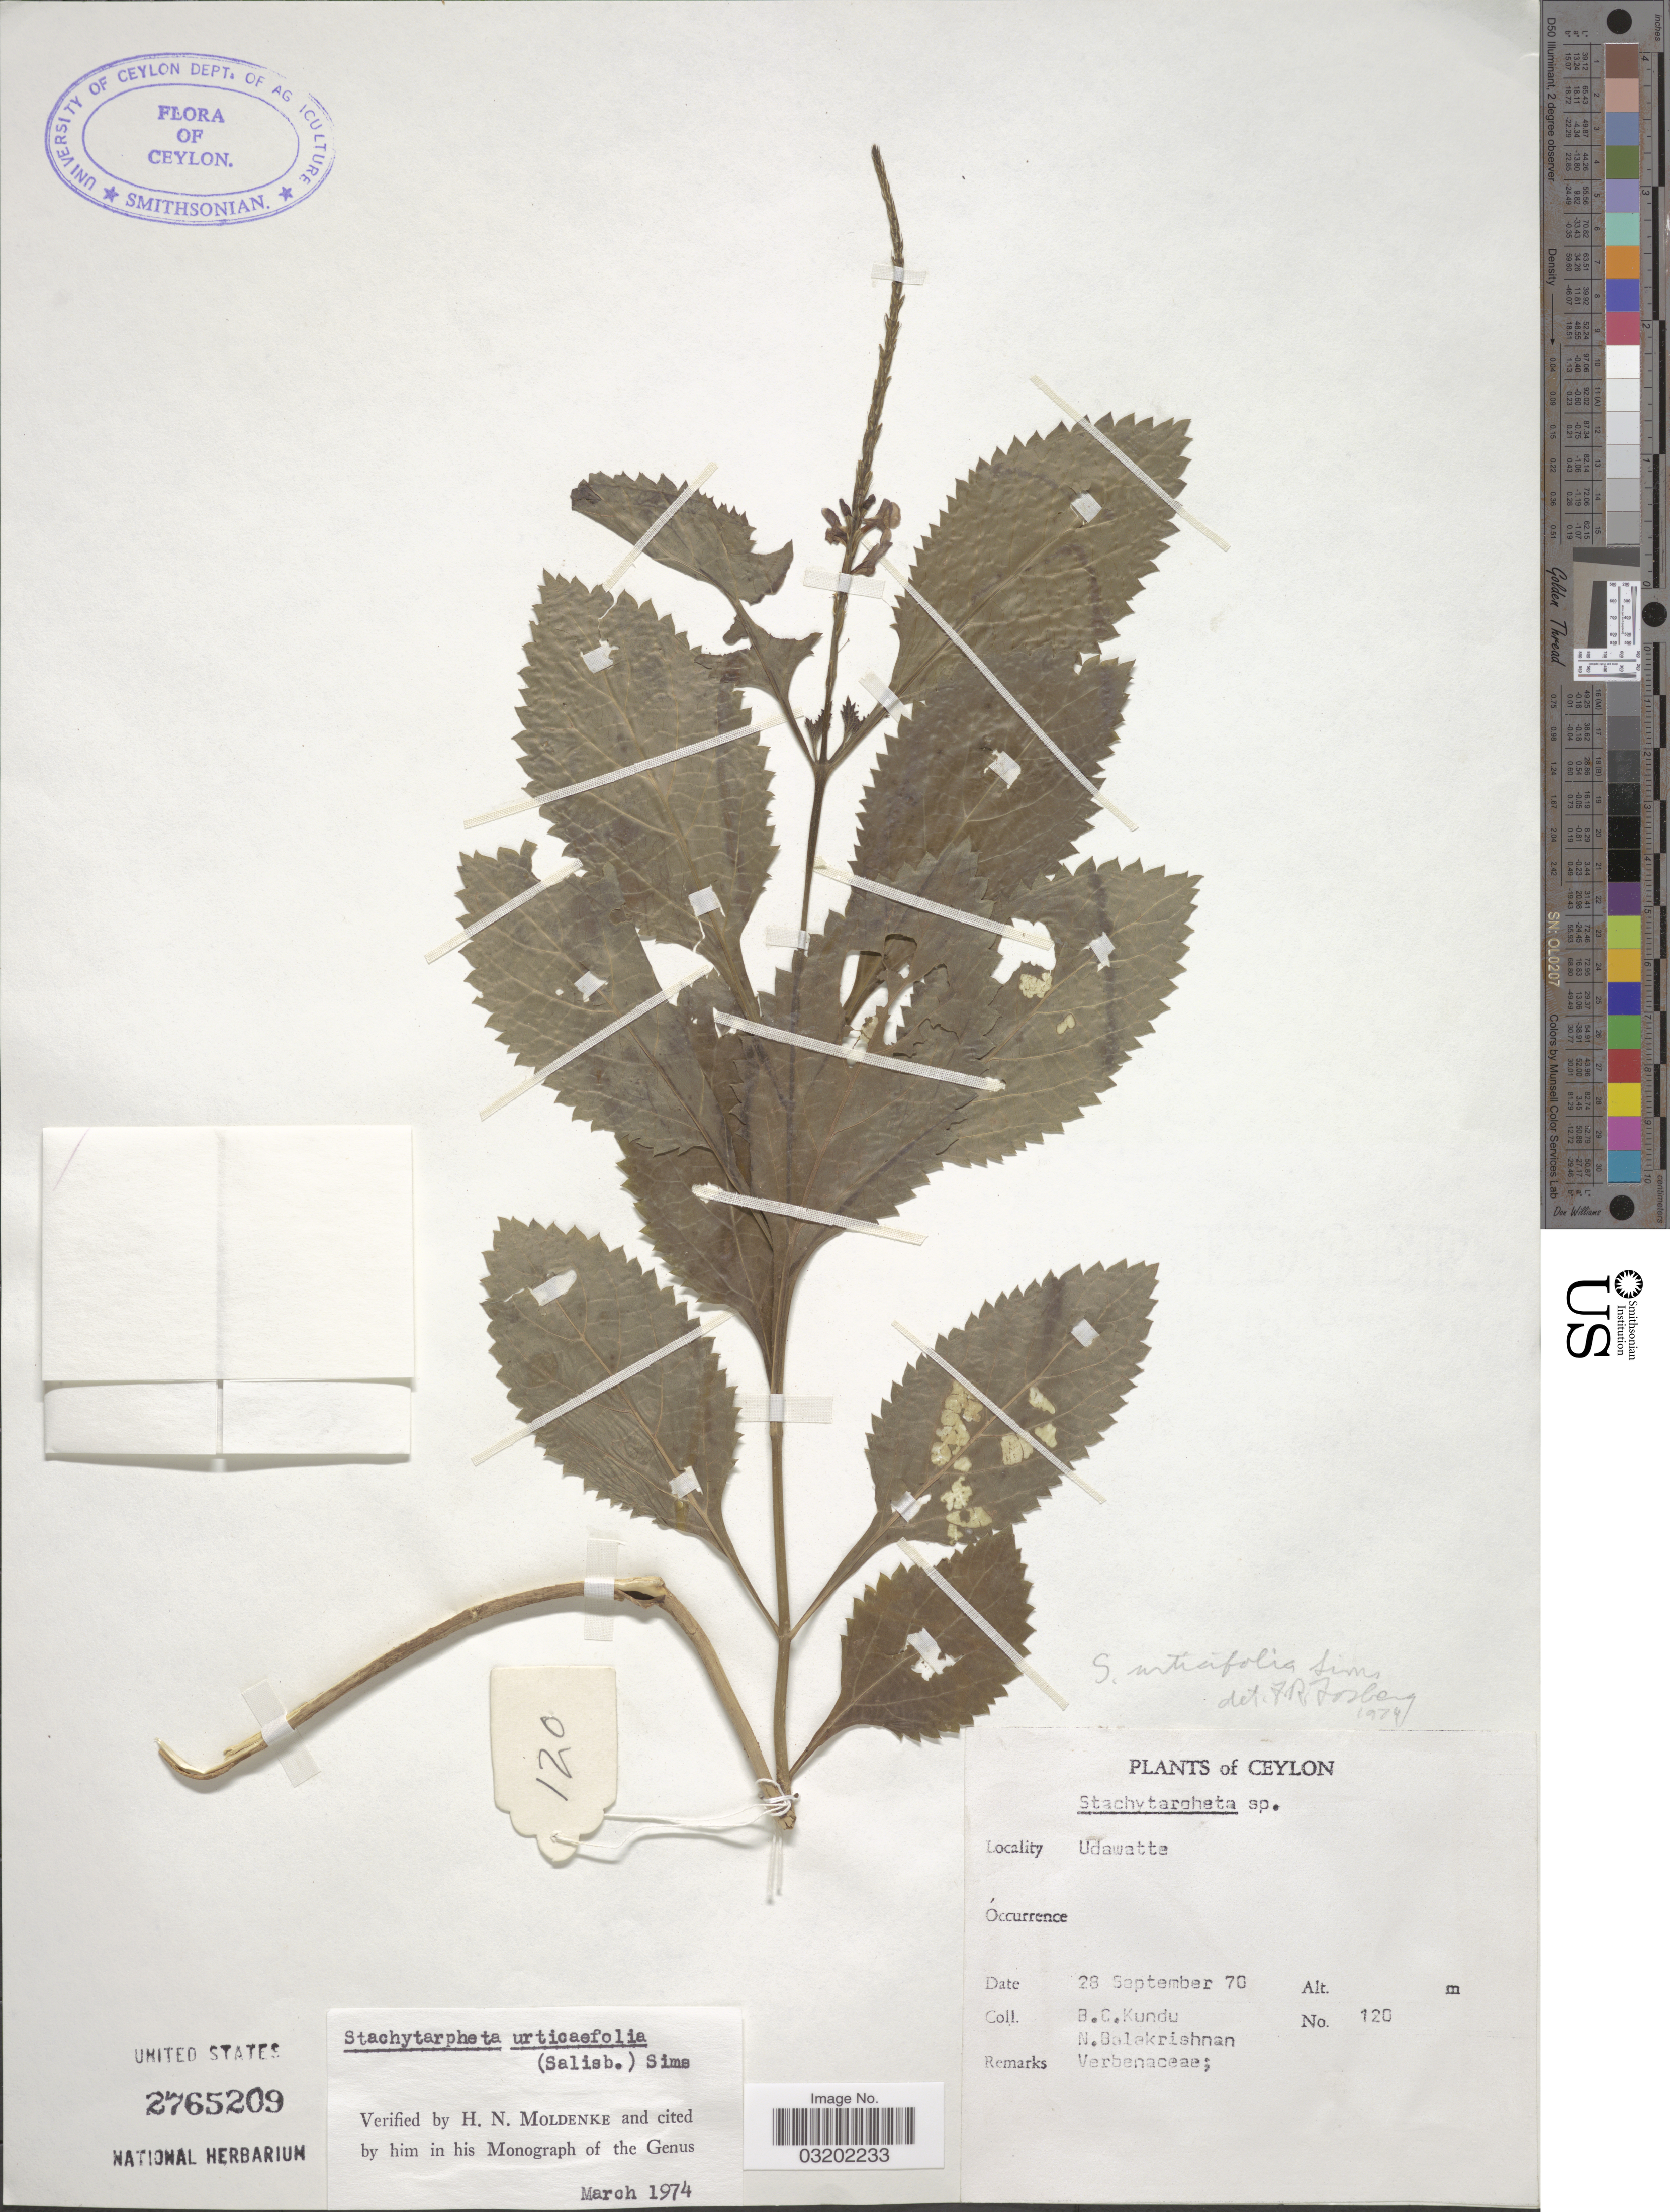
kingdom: Plantae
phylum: Tracheophyta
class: Magnoliopsida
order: Lamiales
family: Verbenaceae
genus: Stachytarpheta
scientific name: Stachytarpheta urticifolia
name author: Sims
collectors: B. C. Kundu & N. Balakrishnan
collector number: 120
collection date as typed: Transcribed d/m/y: 28/9/70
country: Sri Lanka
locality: Ceylon. Udawatte.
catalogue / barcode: US 2765209